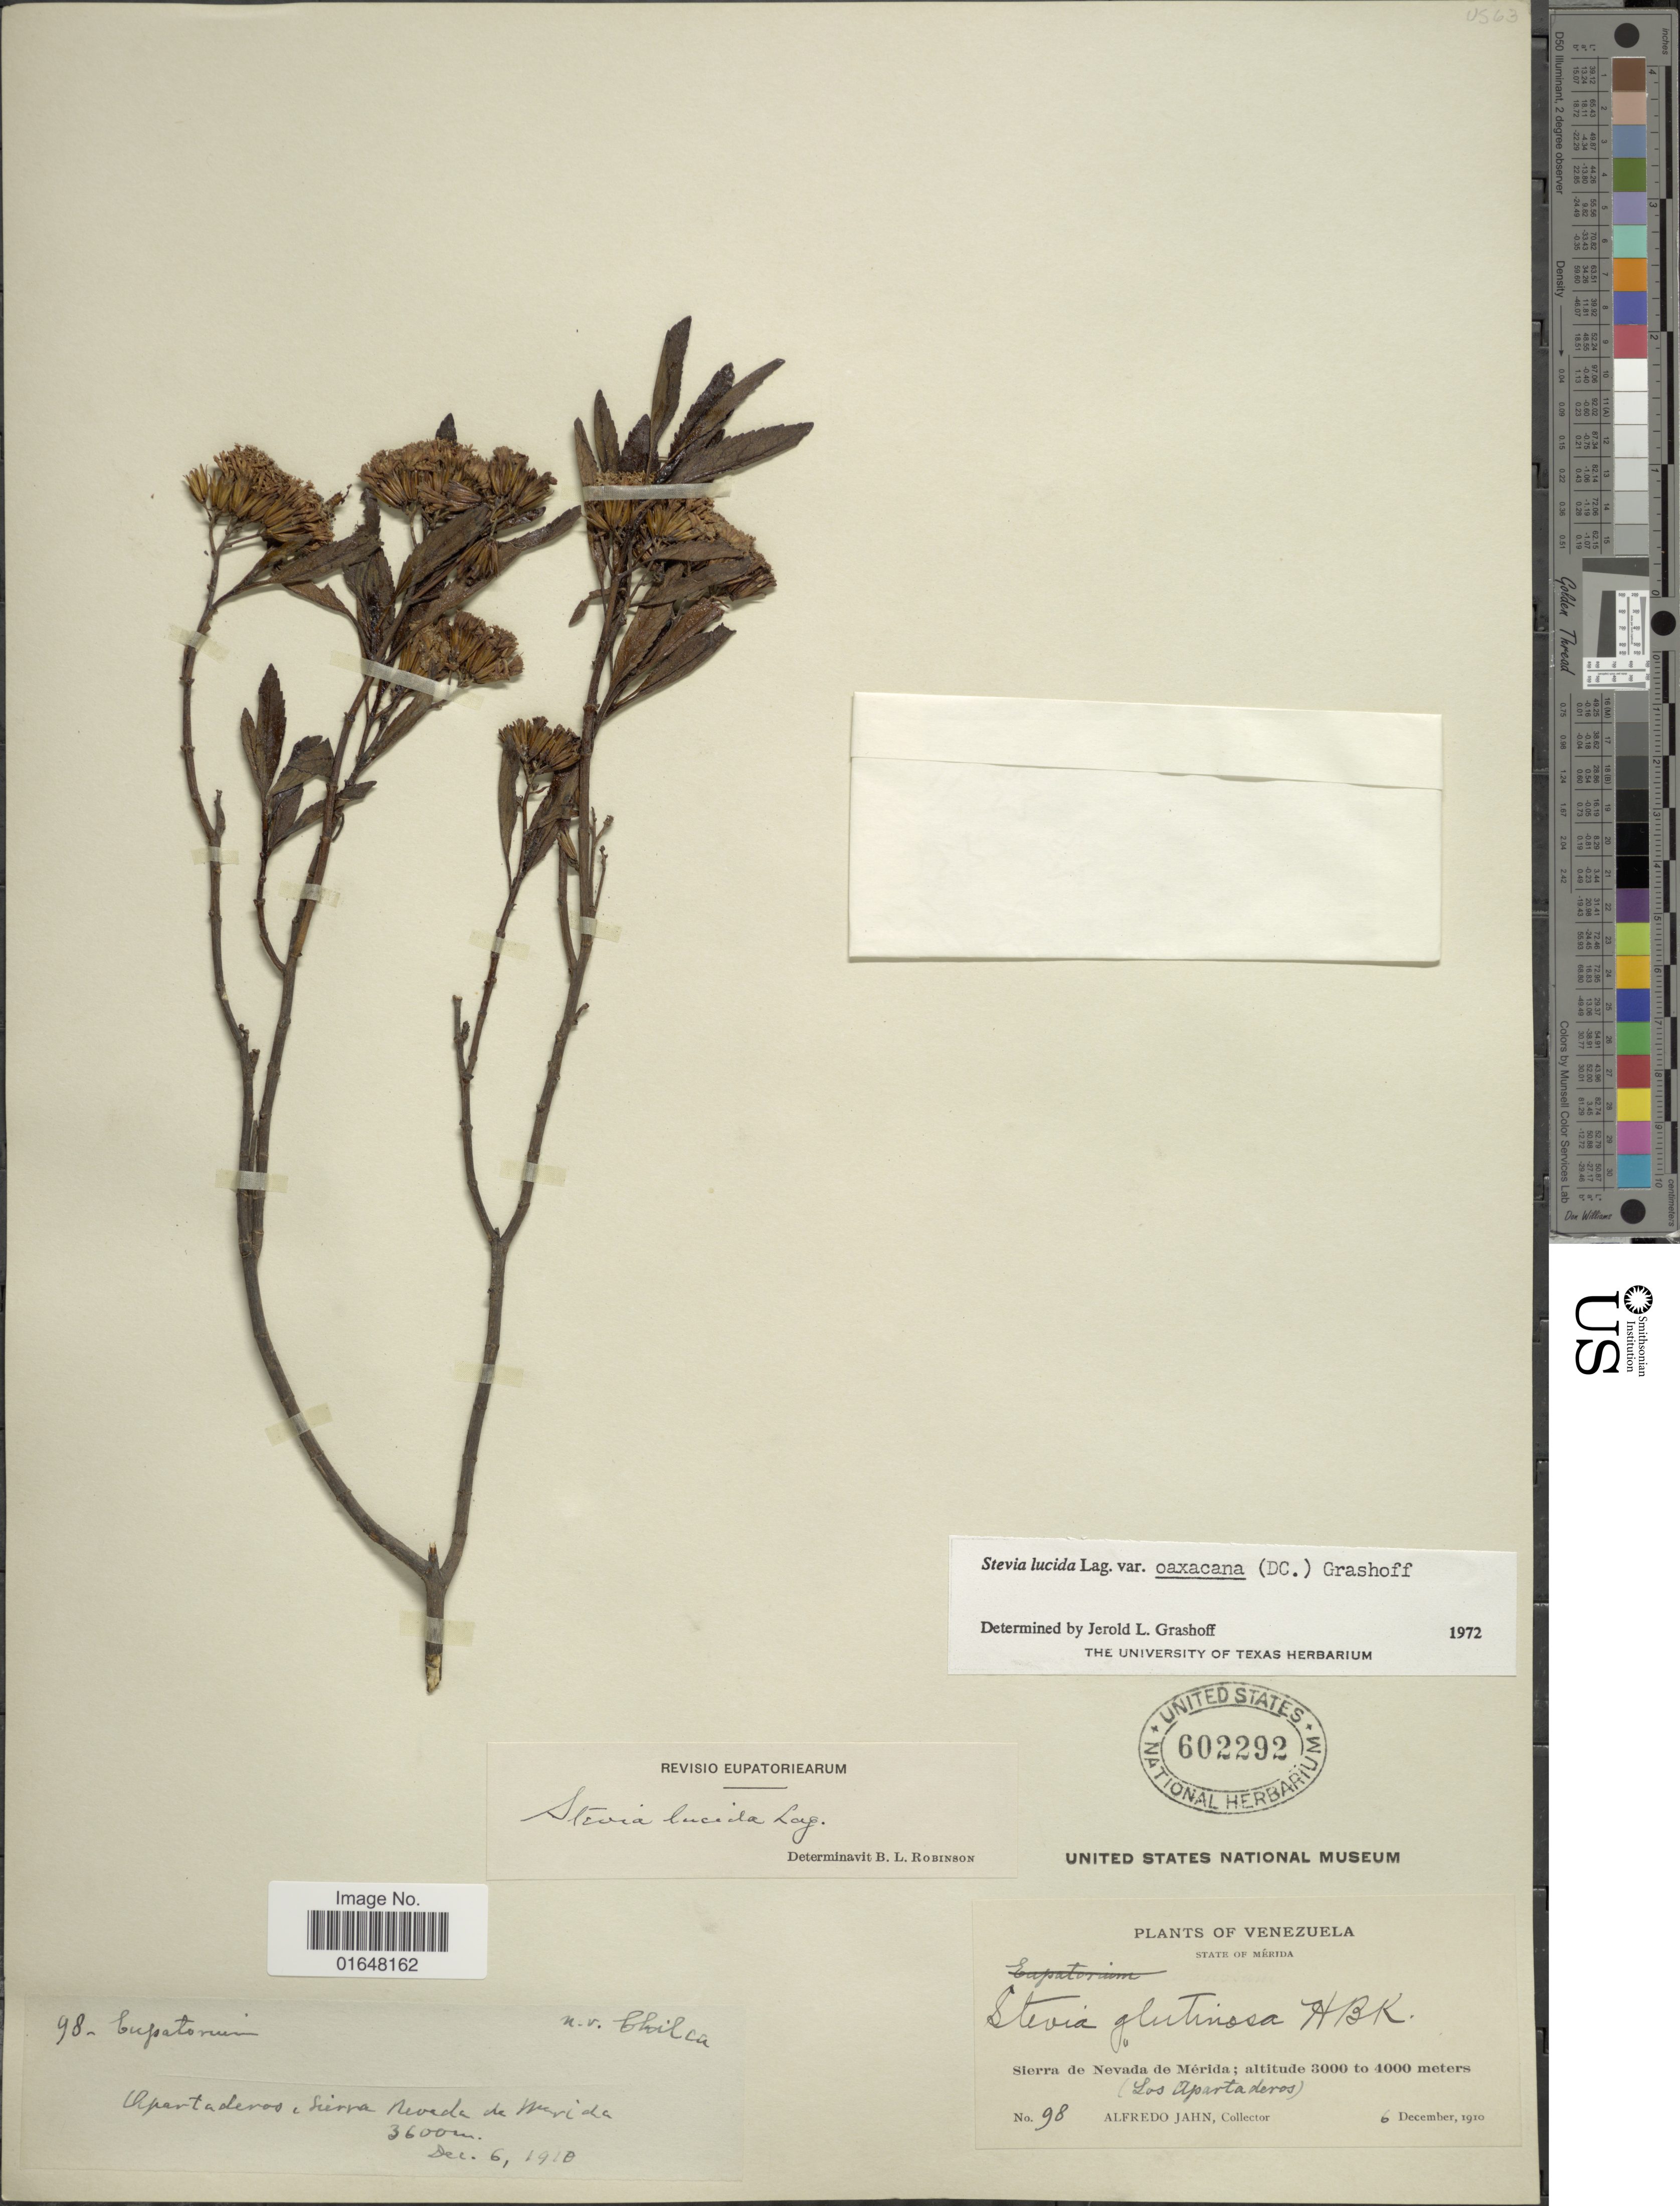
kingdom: Plantae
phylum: Tracheophyta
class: Magnoliopsida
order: Asterales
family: Asteraceae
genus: Stevia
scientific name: Stevia lucida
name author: Lag.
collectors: A. Jahn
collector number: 98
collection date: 1910-12-06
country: Venezuela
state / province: Mérida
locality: Sierra de Nevada de Merida, Losd Apartaderos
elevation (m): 3000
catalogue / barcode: US 602292